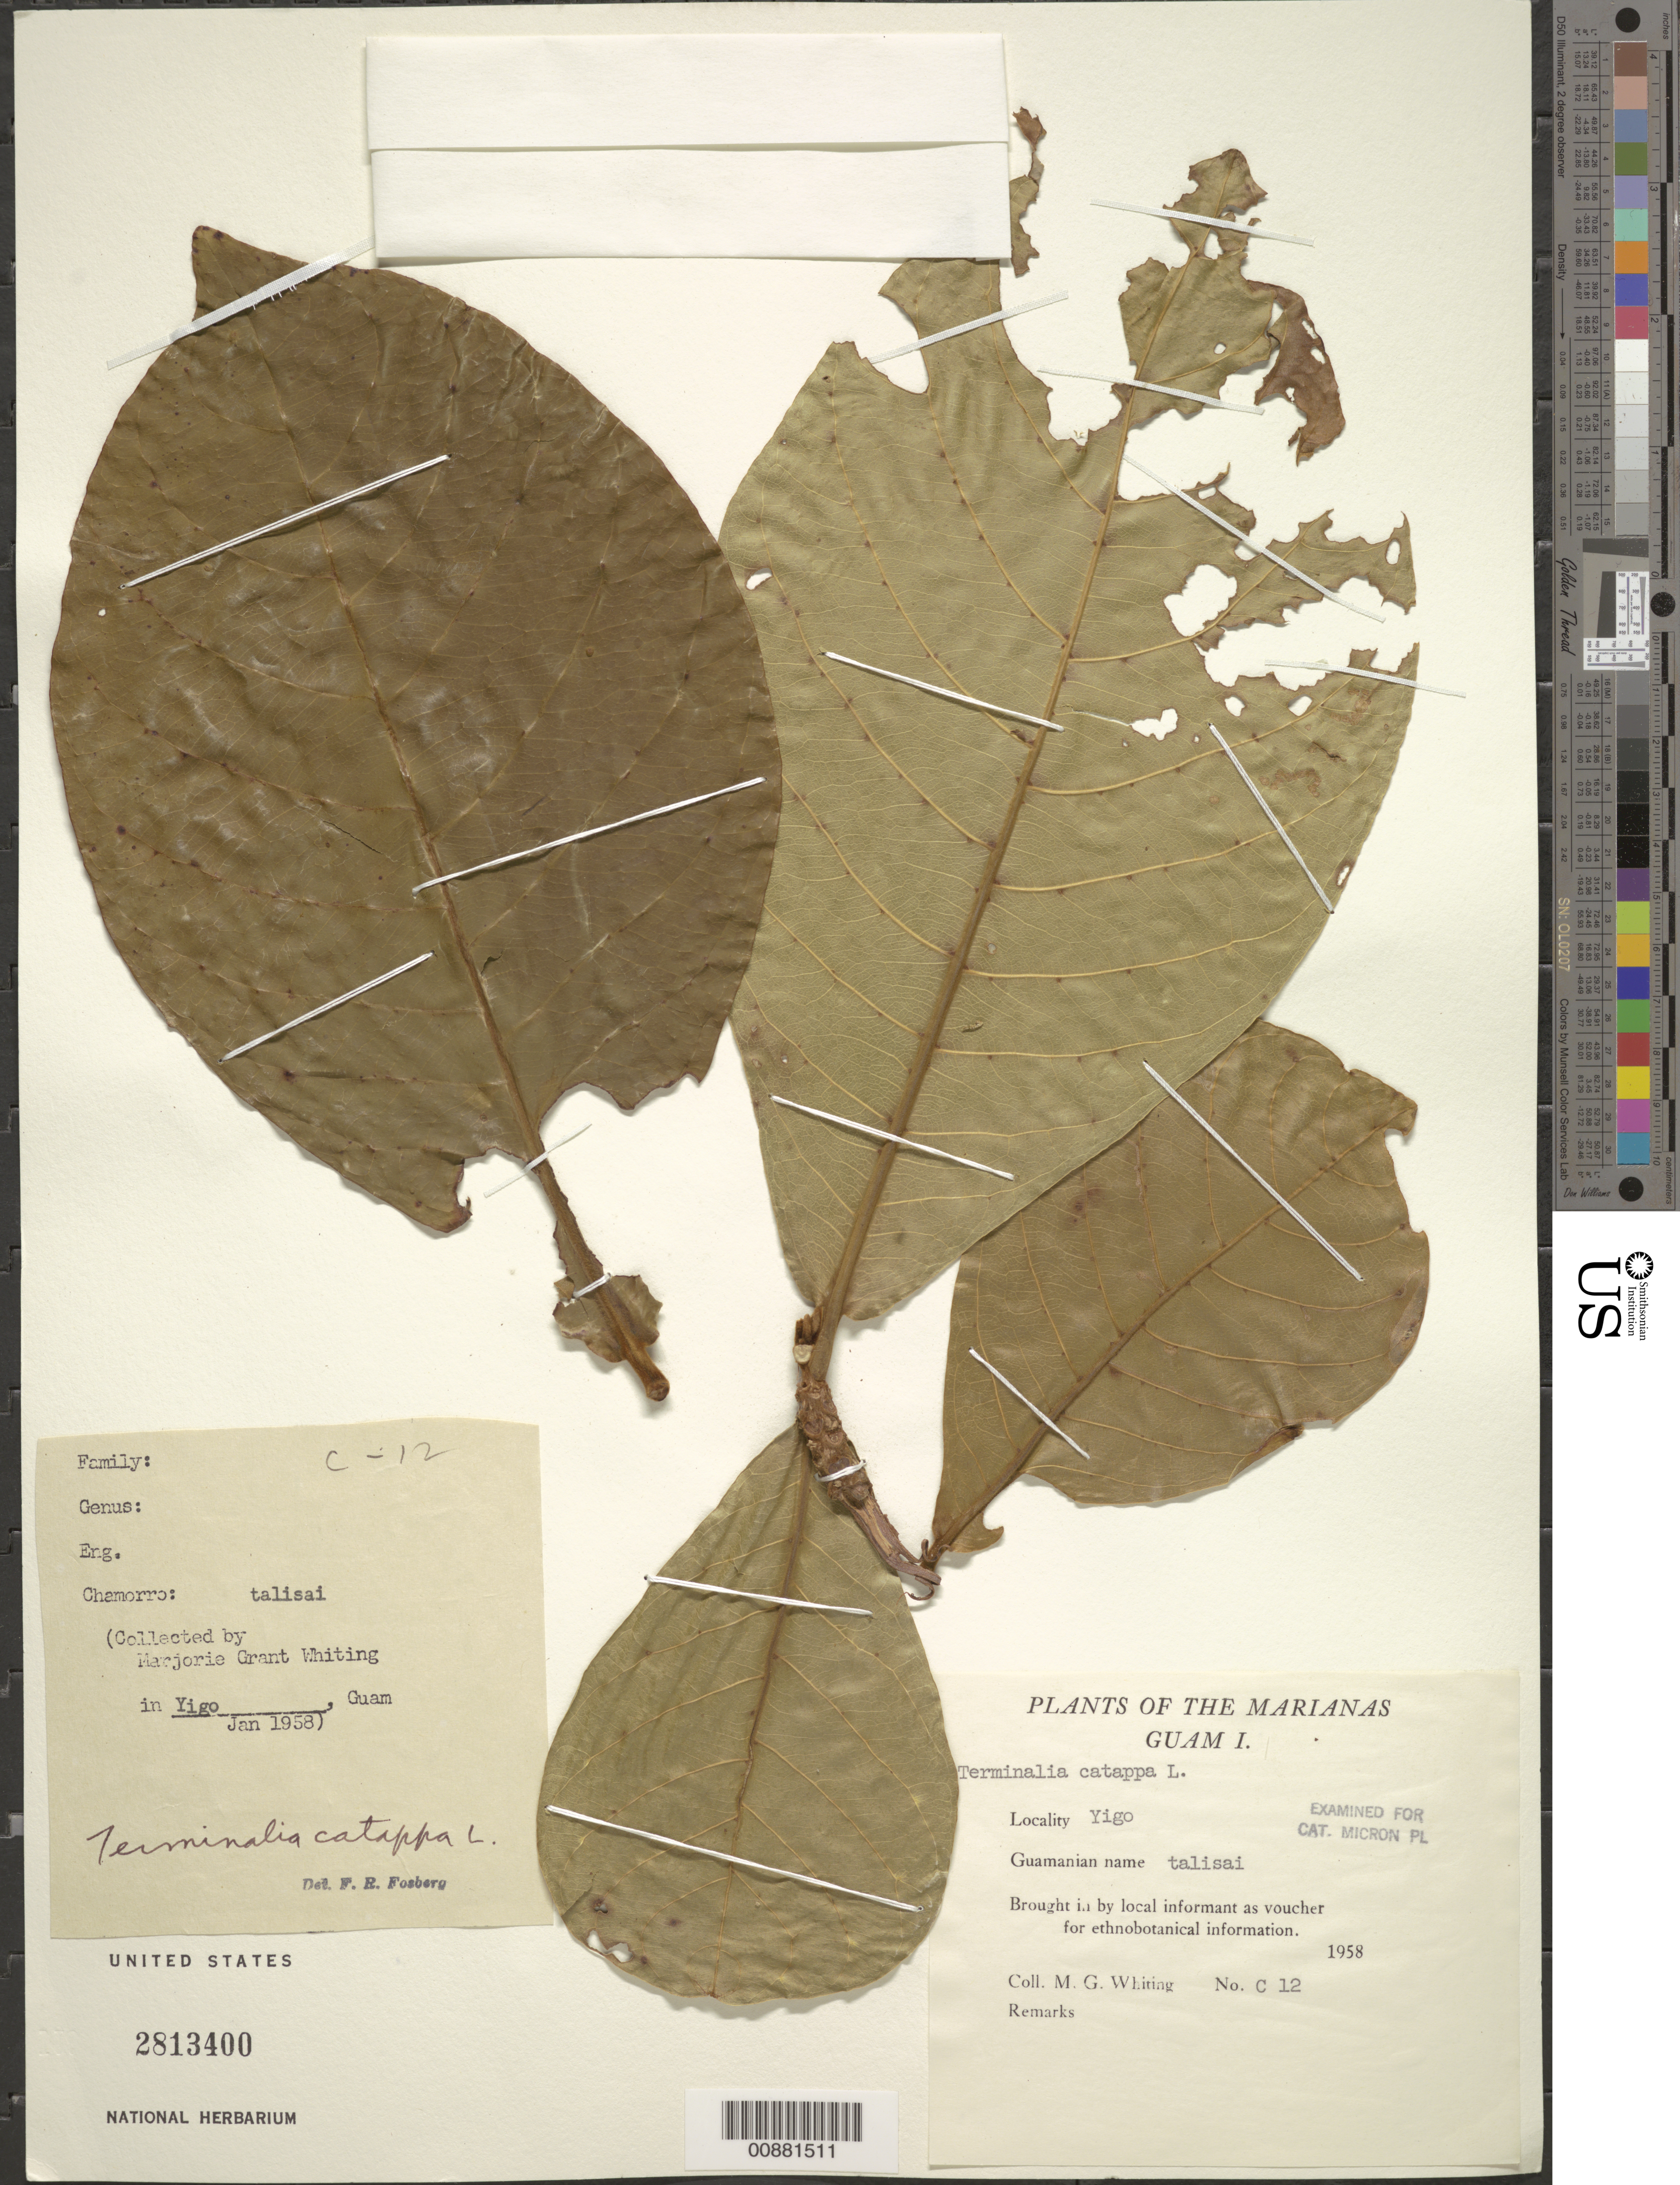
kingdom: Plantae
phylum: Tracheophyta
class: Magnoliopsida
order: Myrtales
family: Combretaceae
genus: Terminalia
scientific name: Terminalia catappa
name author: L.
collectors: M. Whiting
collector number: C 12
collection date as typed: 01 Jan 1958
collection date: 1958-01-01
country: Guam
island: Guam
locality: Yigo - Marianas Islands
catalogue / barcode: US 2813400